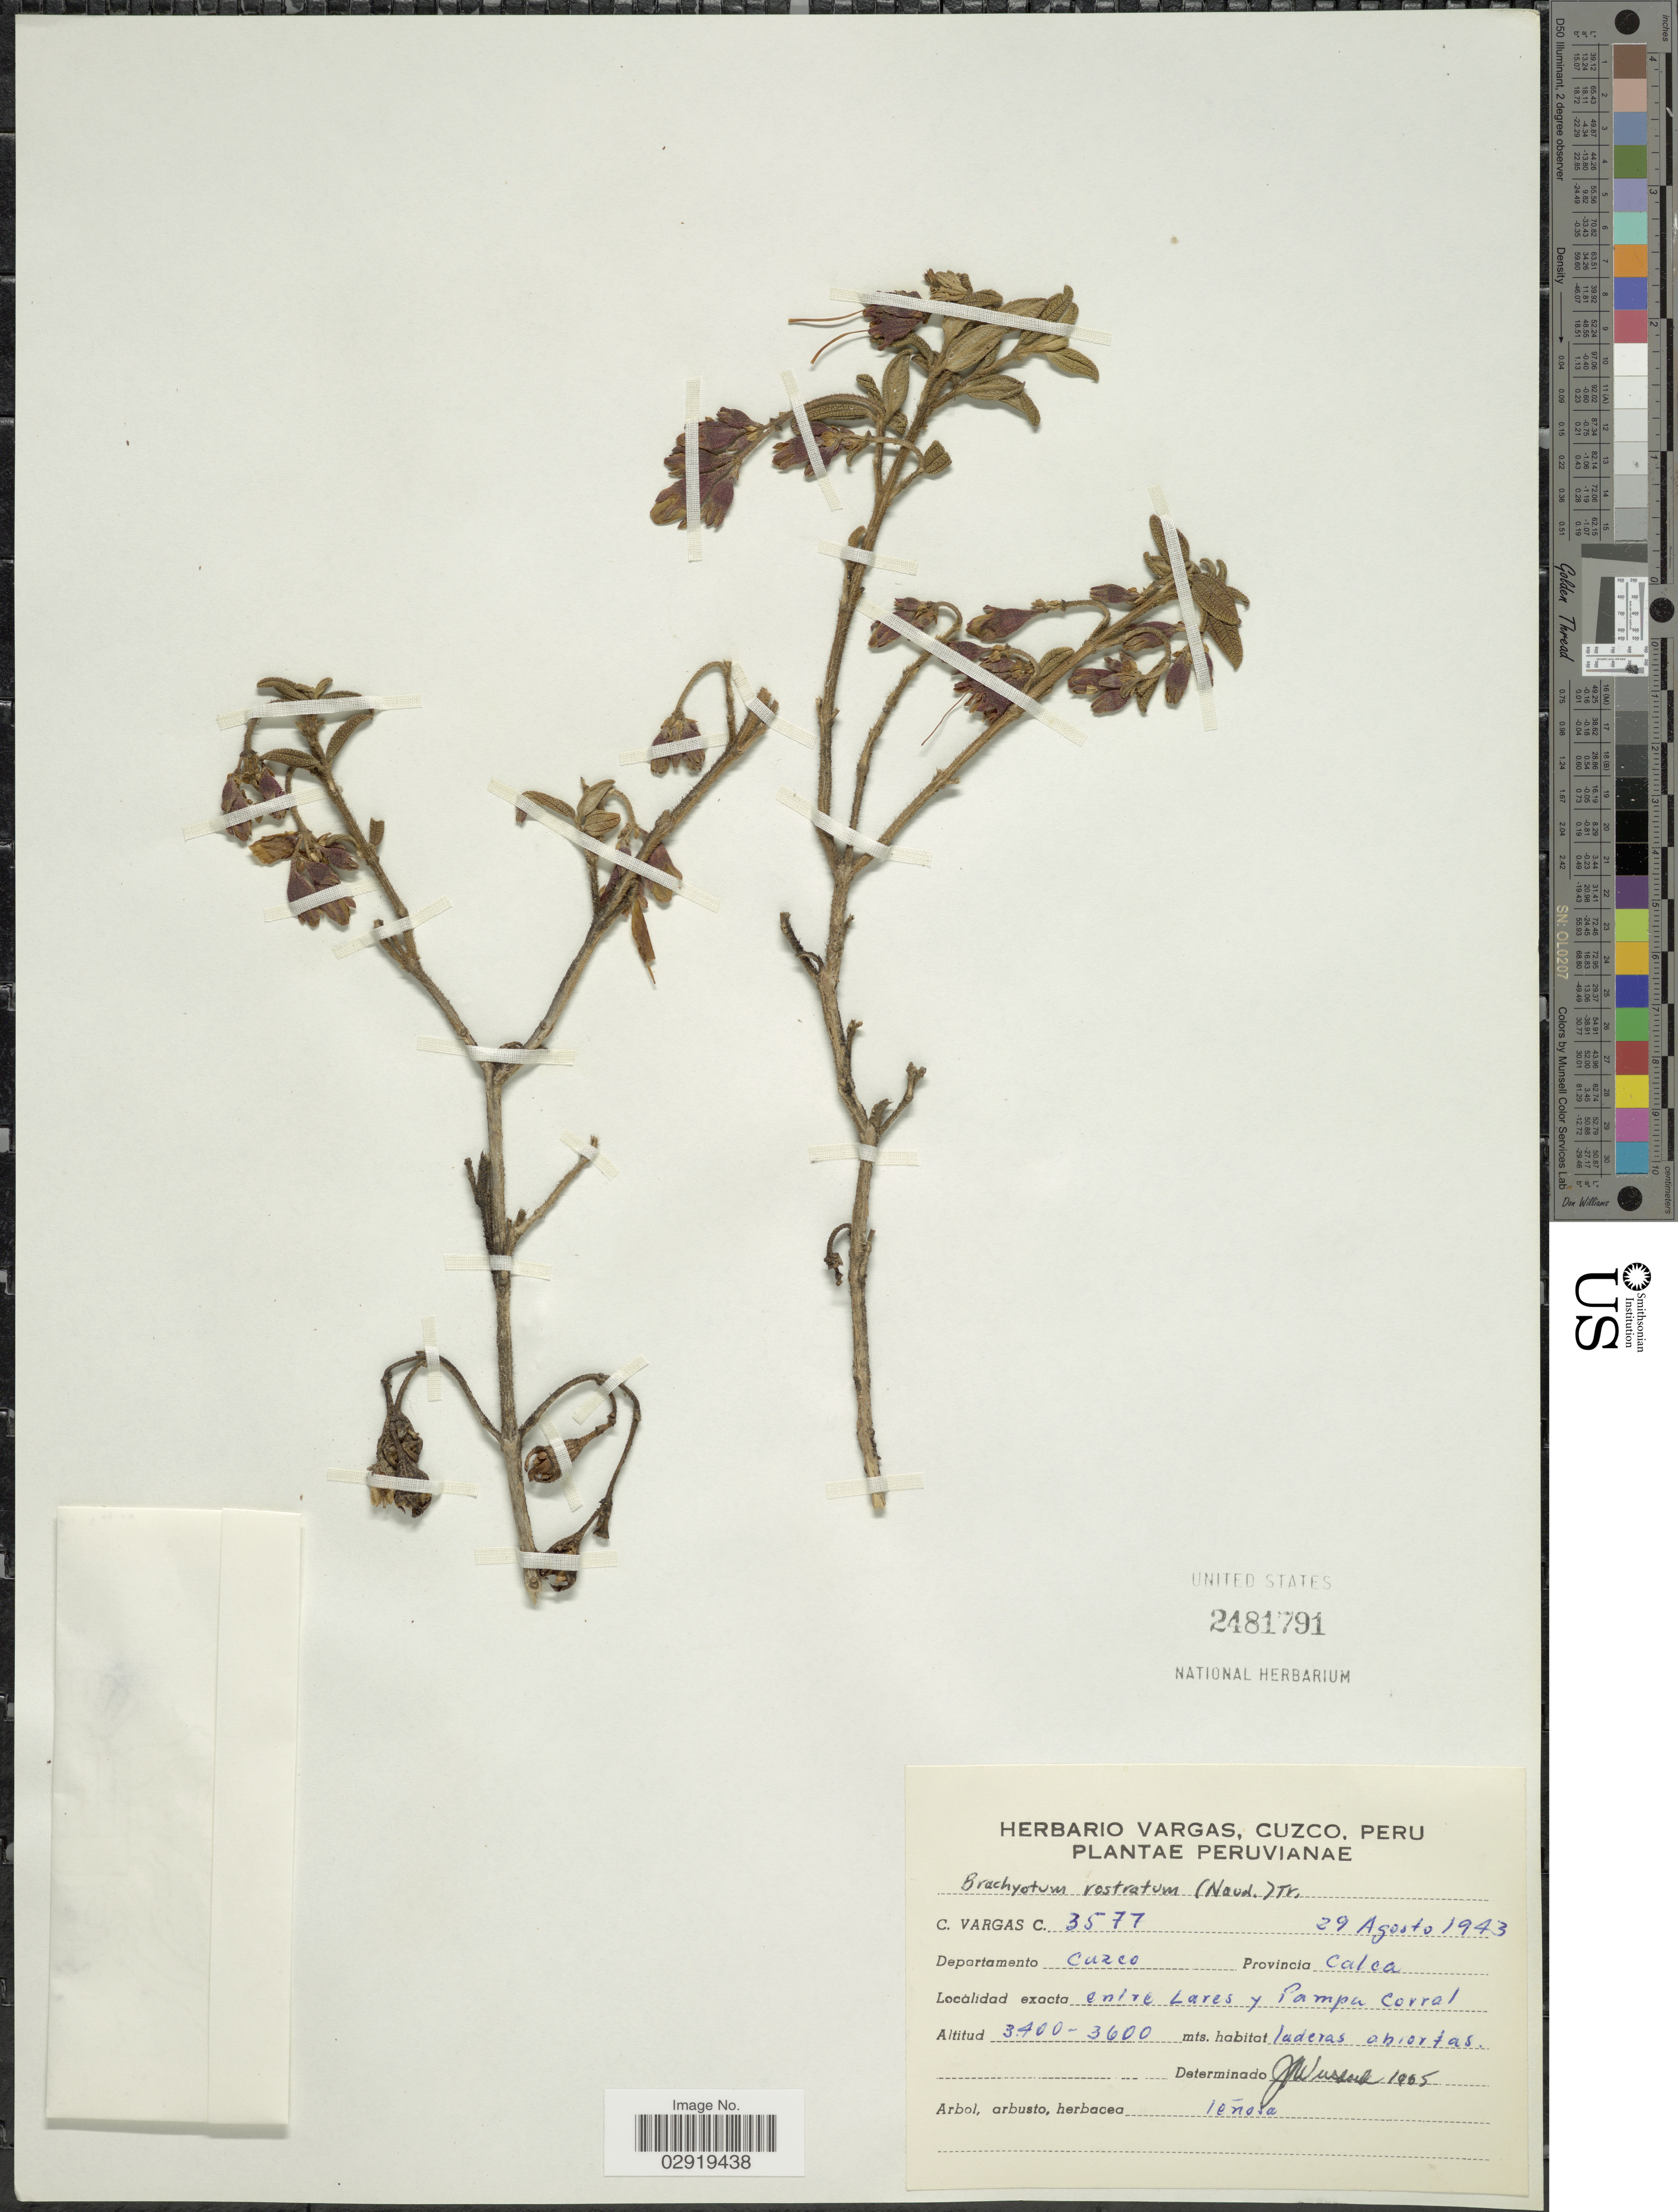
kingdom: Plantae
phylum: Tracheophyta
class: Magnoliopsida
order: Myrtales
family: Melastomataceae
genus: Brachyotum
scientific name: Brachyotum rostratum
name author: (Naudin) Triana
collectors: C. Vargas Calderón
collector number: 3577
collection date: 1943-08-29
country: Peru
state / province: Cusco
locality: Departamento Cuzco. Provincia Calca. Entre Lares y Pampa Corral.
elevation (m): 3400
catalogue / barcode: US 2481791